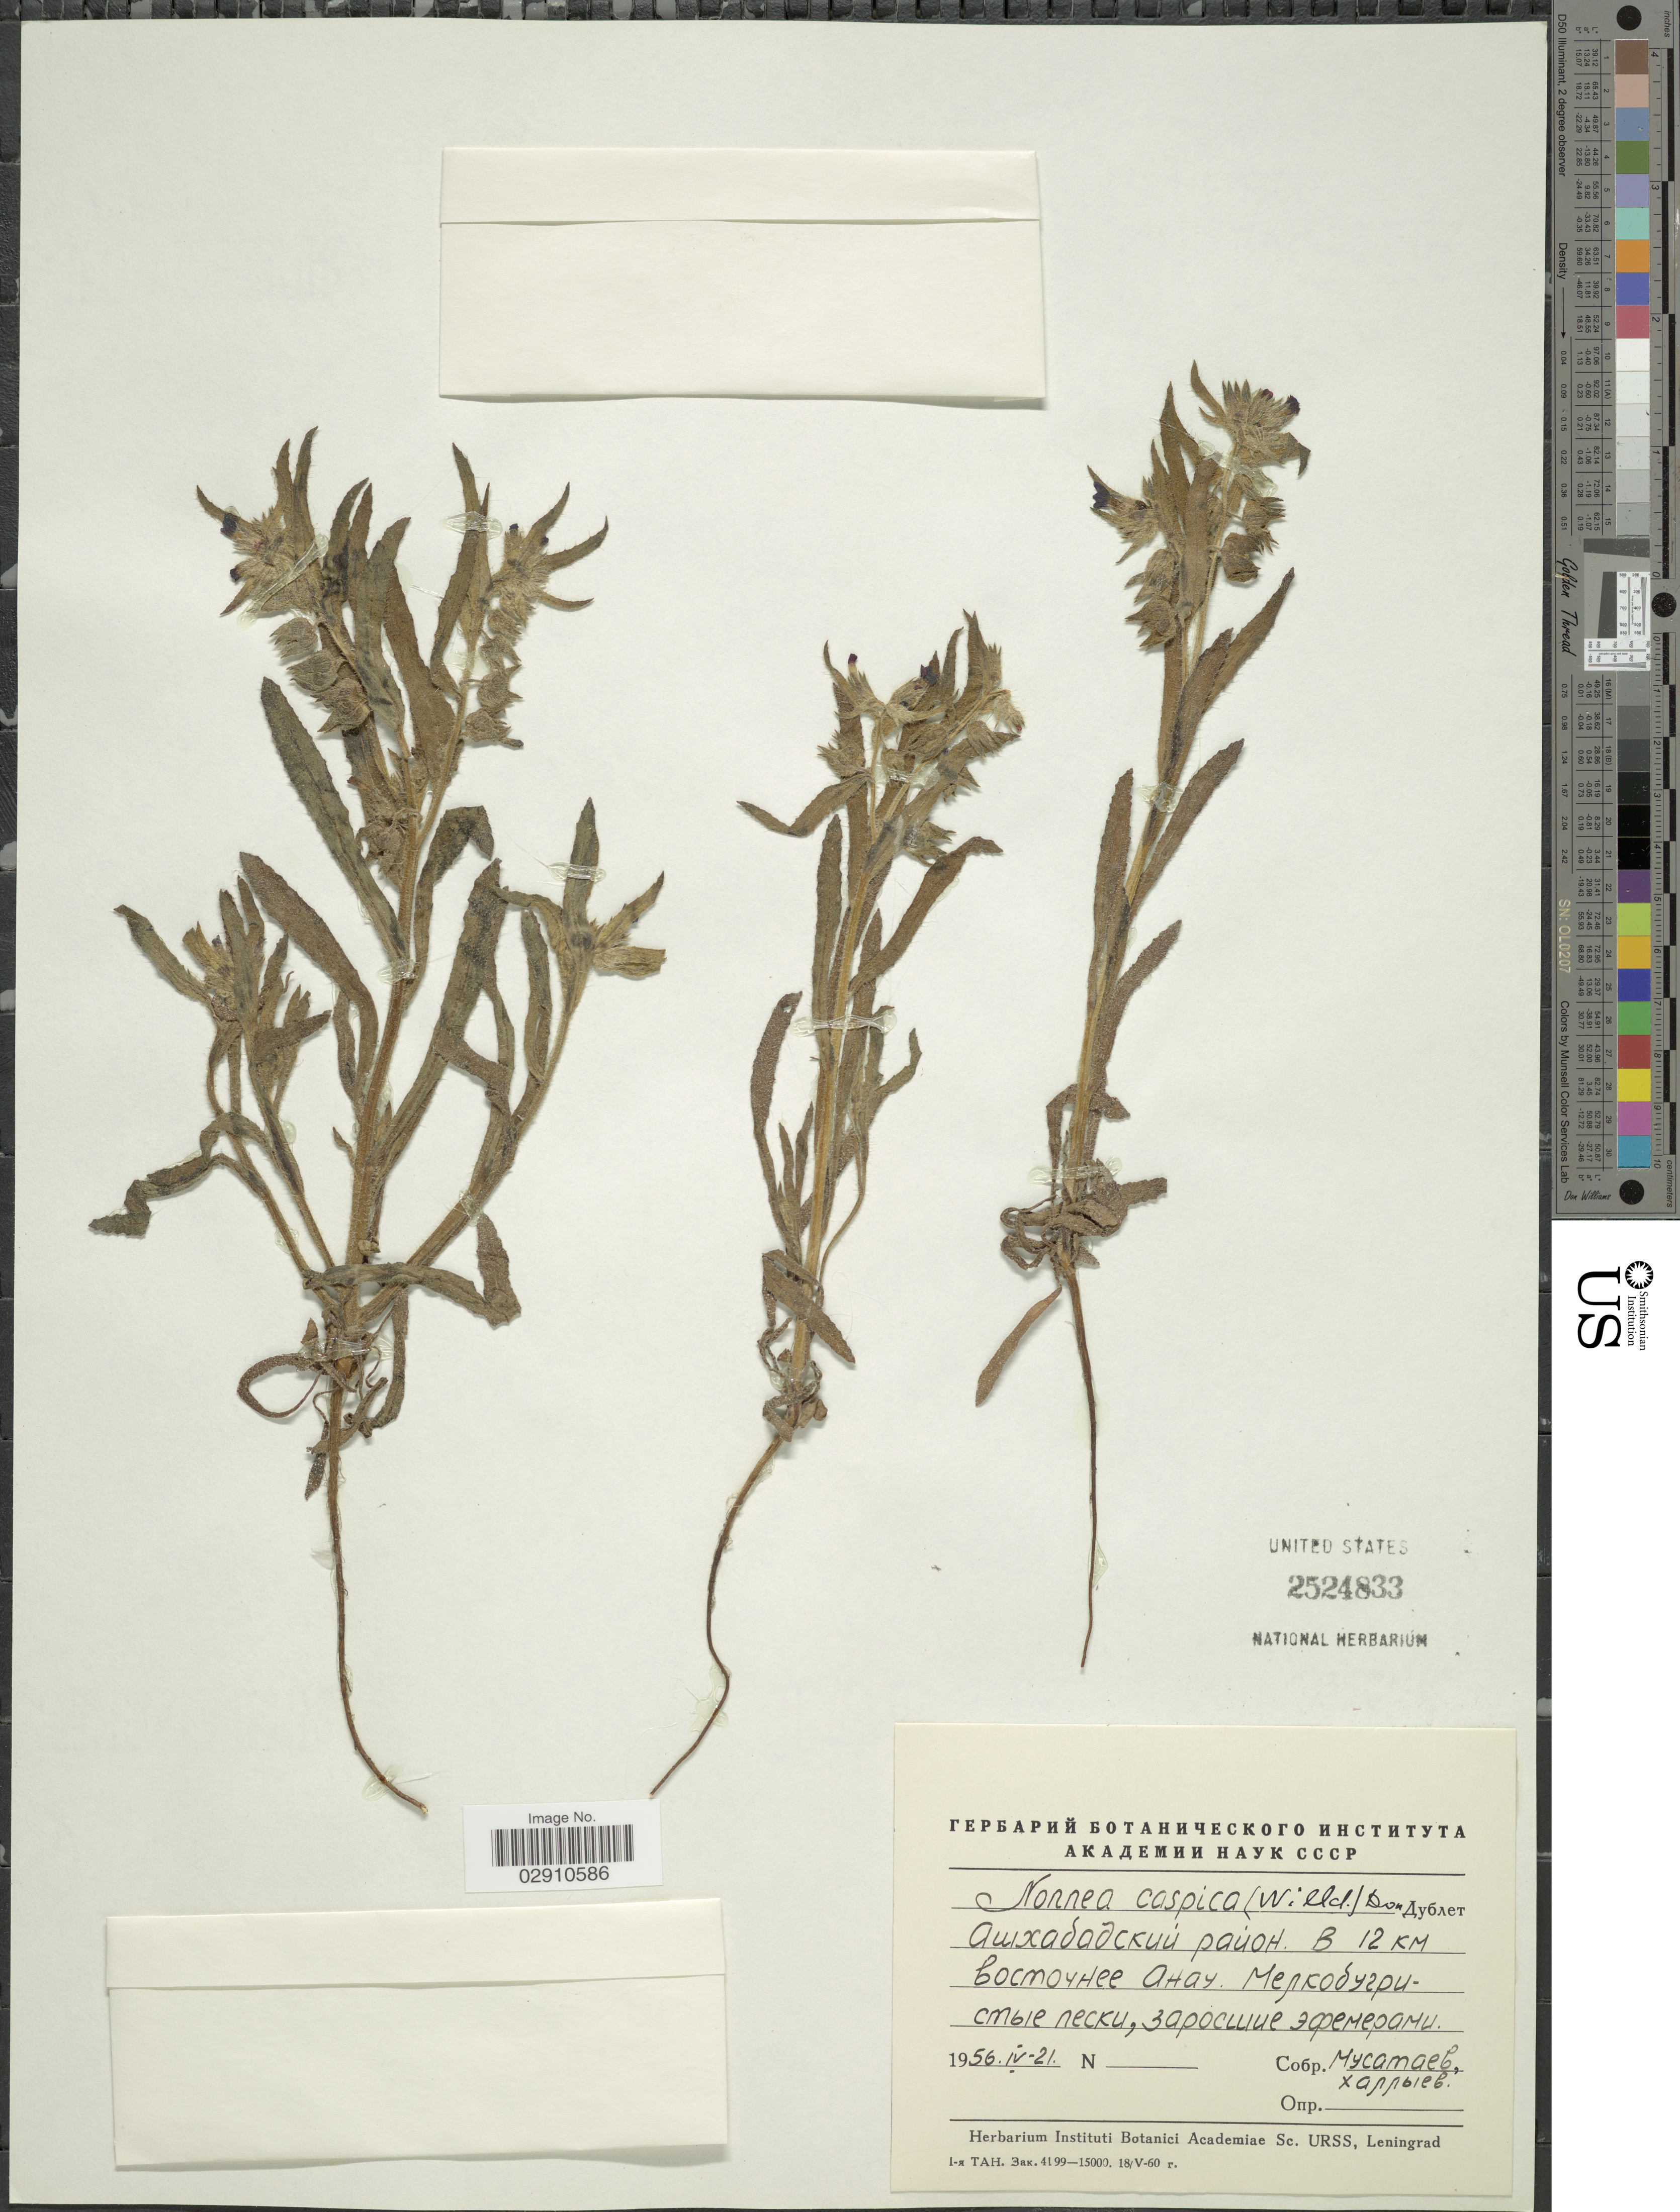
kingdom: Plantae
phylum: Tracheophyta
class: Magnoliopsida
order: Boraginales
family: Boraginaceae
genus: Nonea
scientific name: Nonea caspica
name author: (Willd.) G. Don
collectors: Musataev & Khallyev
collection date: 1956-04-21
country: Turkmenistan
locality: Ashgabadskiy Rayon, 12 km E of Annau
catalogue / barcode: US 2524833